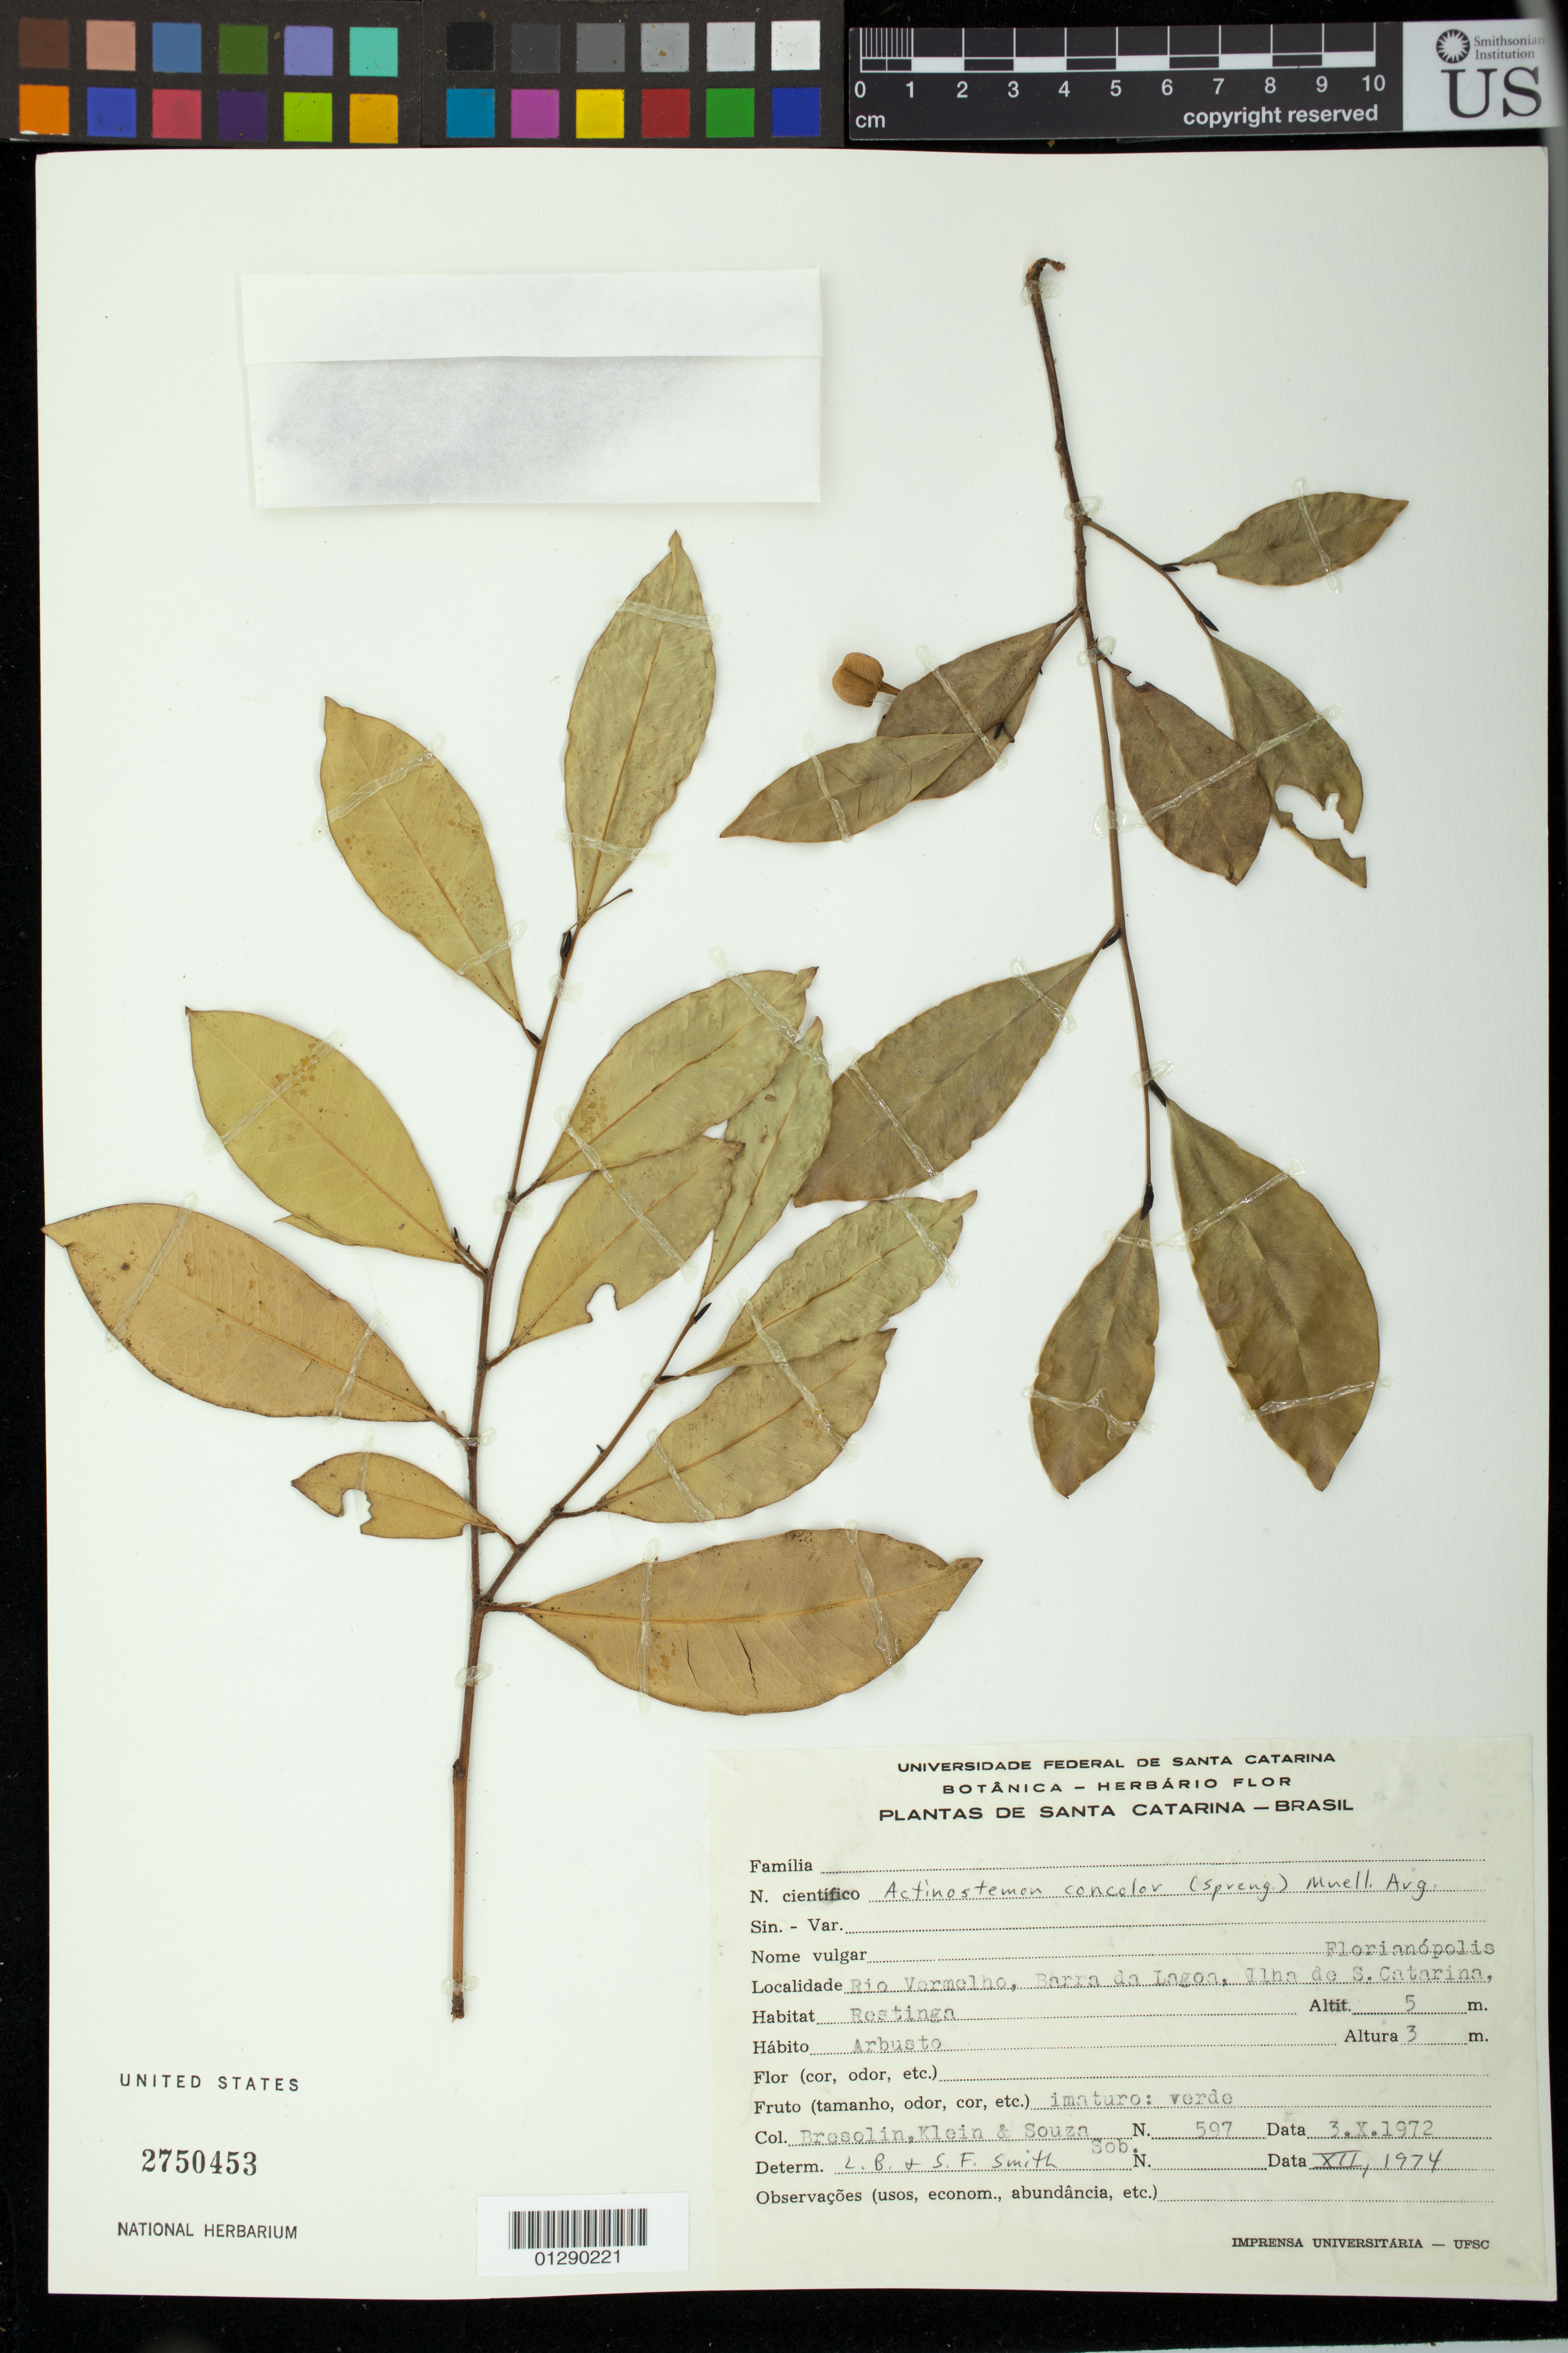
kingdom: Plantae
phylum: Tracheophyta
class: Magnoliopsida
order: Malpighiales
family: Euphorbiaceae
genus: Actinostemon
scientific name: Actinostemon concolor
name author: (Spreng.) Müll. Arg.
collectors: A. Bresolin, R. M. Klein & -- Souza-Sobrinho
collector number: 597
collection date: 1972-10-03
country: Brazil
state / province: Santa Catarina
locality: Rio Vermelho, Barra da Lagoa, Ilha de S. Catarina,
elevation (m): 5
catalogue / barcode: US 2750453